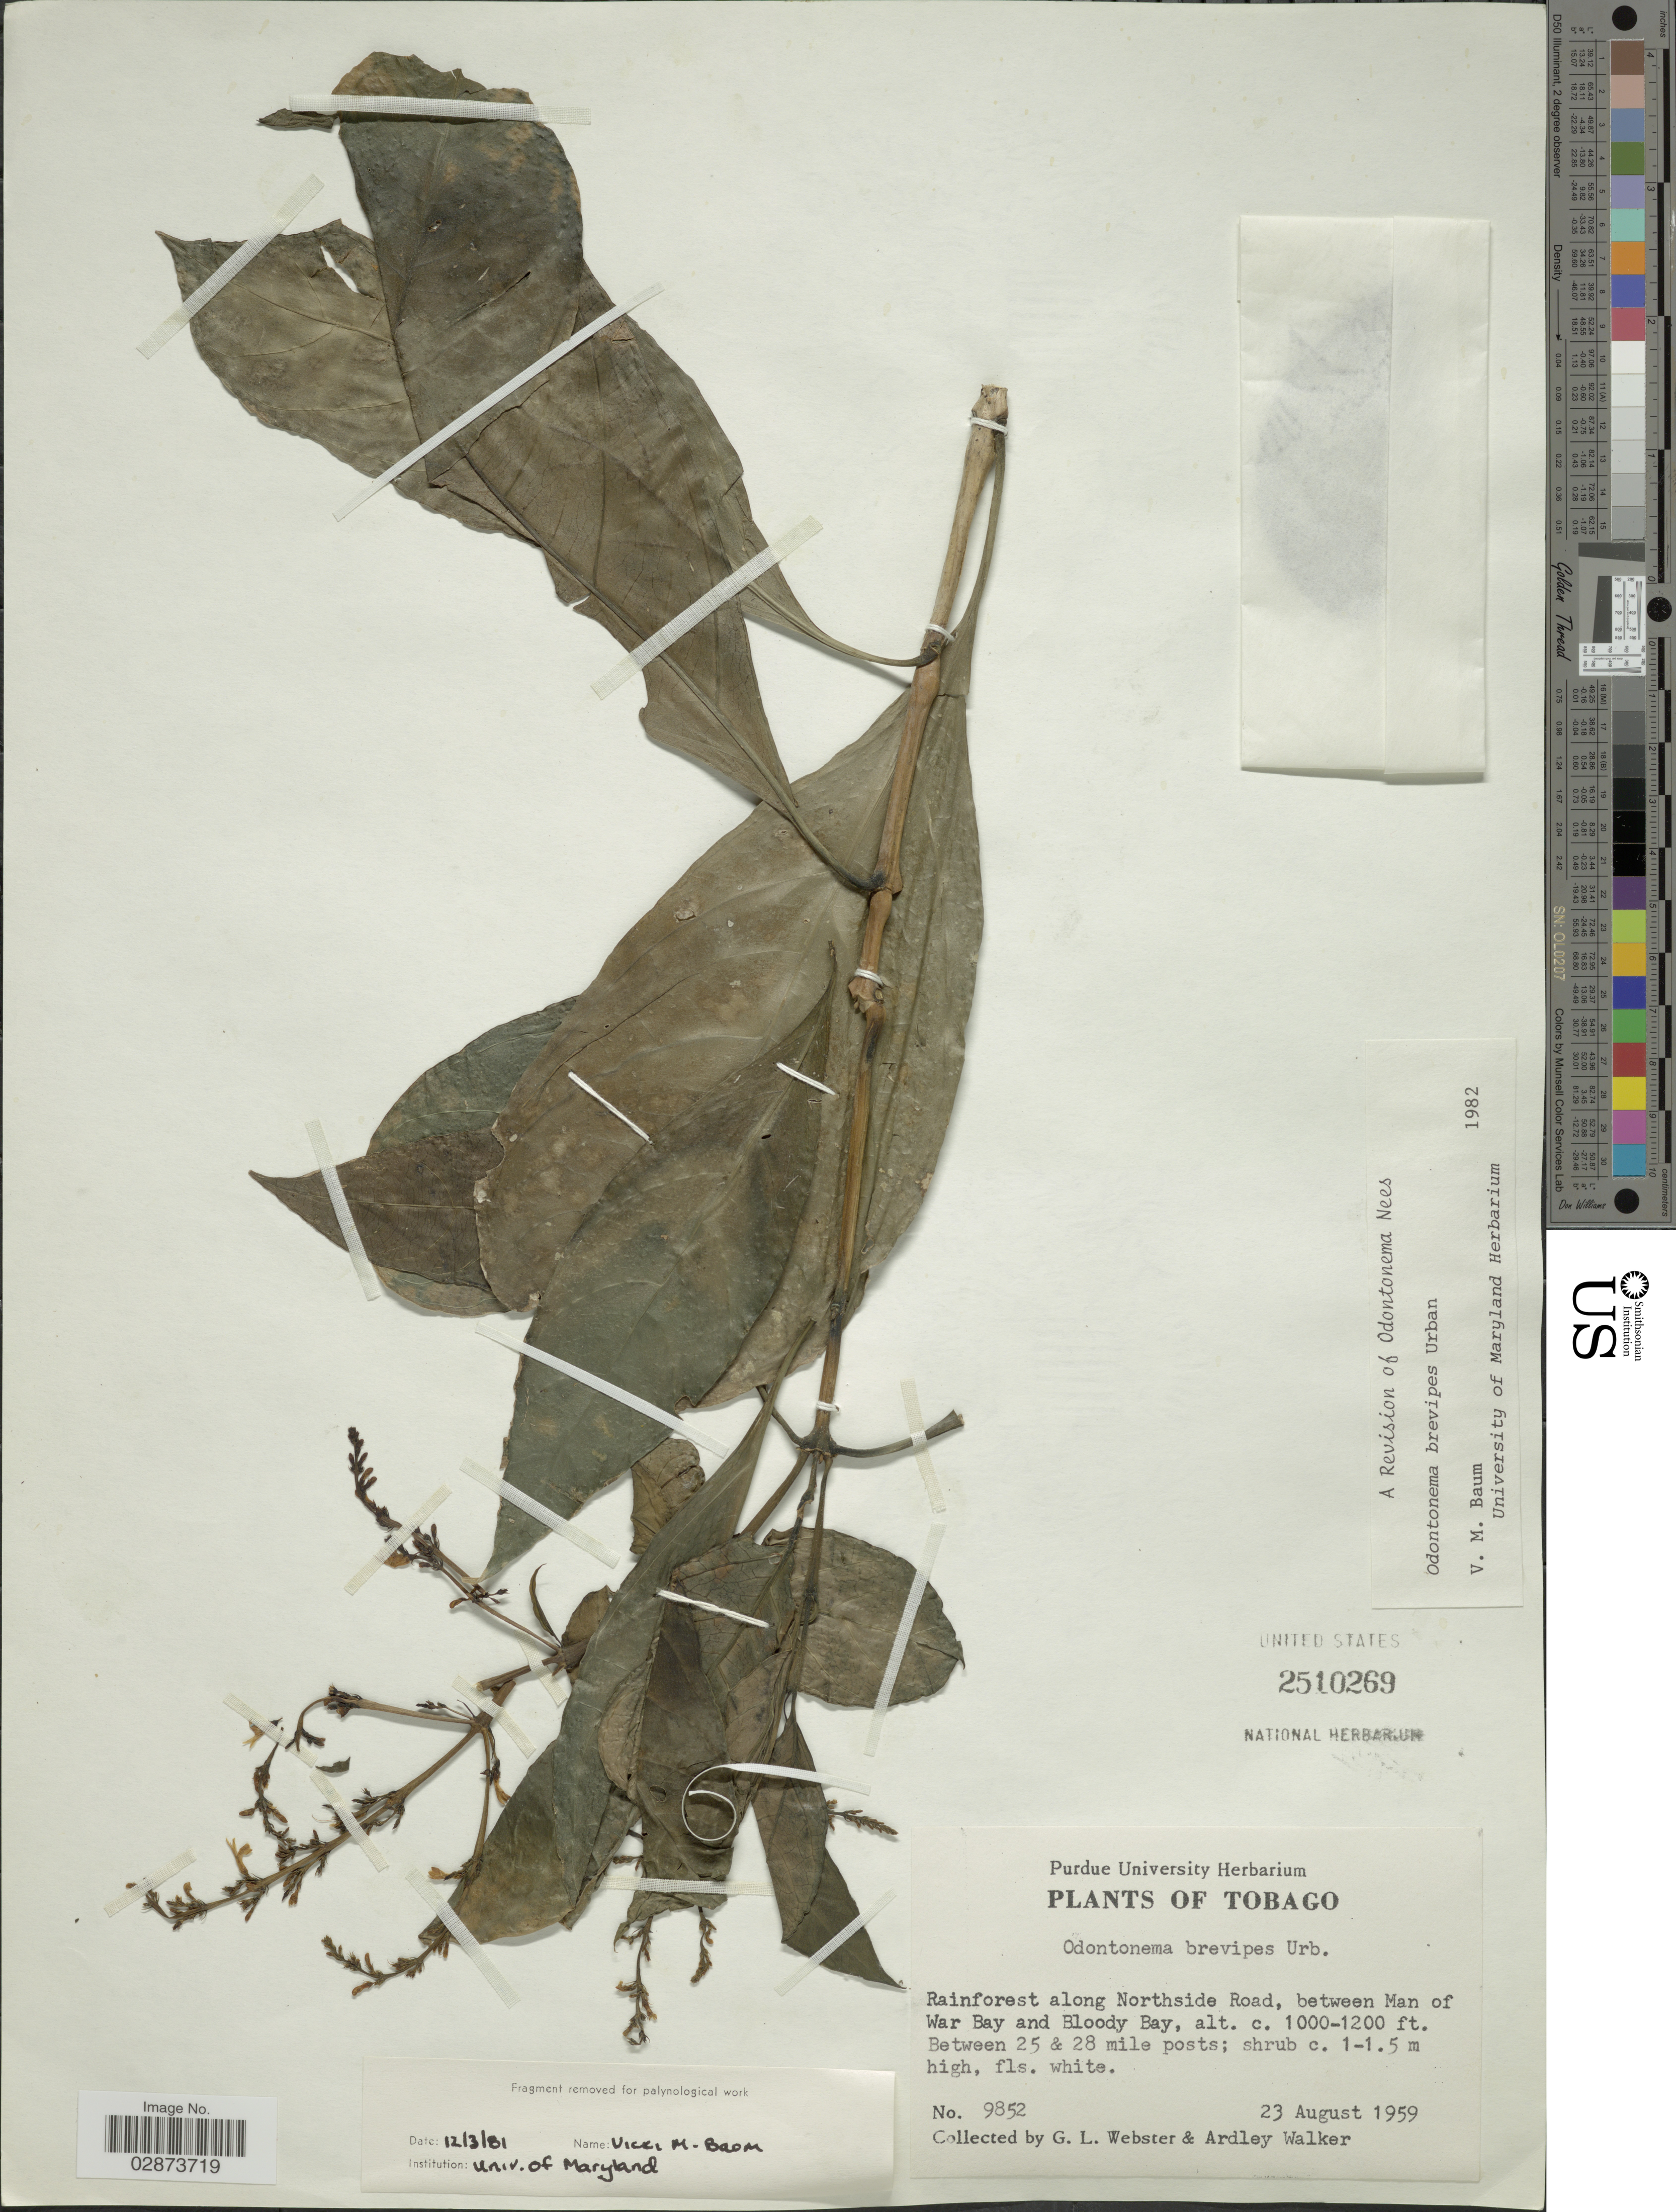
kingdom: Plantae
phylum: Tracheophyta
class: Magnoliopsida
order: Lamiales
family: Acanthaceae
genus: Odontonema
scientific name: Odontonema brevipes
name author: Urb.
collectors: G. L. Webster & A. Walker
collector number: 9852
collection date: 1959-08-23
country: Trinidad and Tobago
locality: Tobago. Rainforest along Northside Road, between Man of War Bay and Bloody Bay.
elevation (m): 305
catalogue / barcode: US 2510269